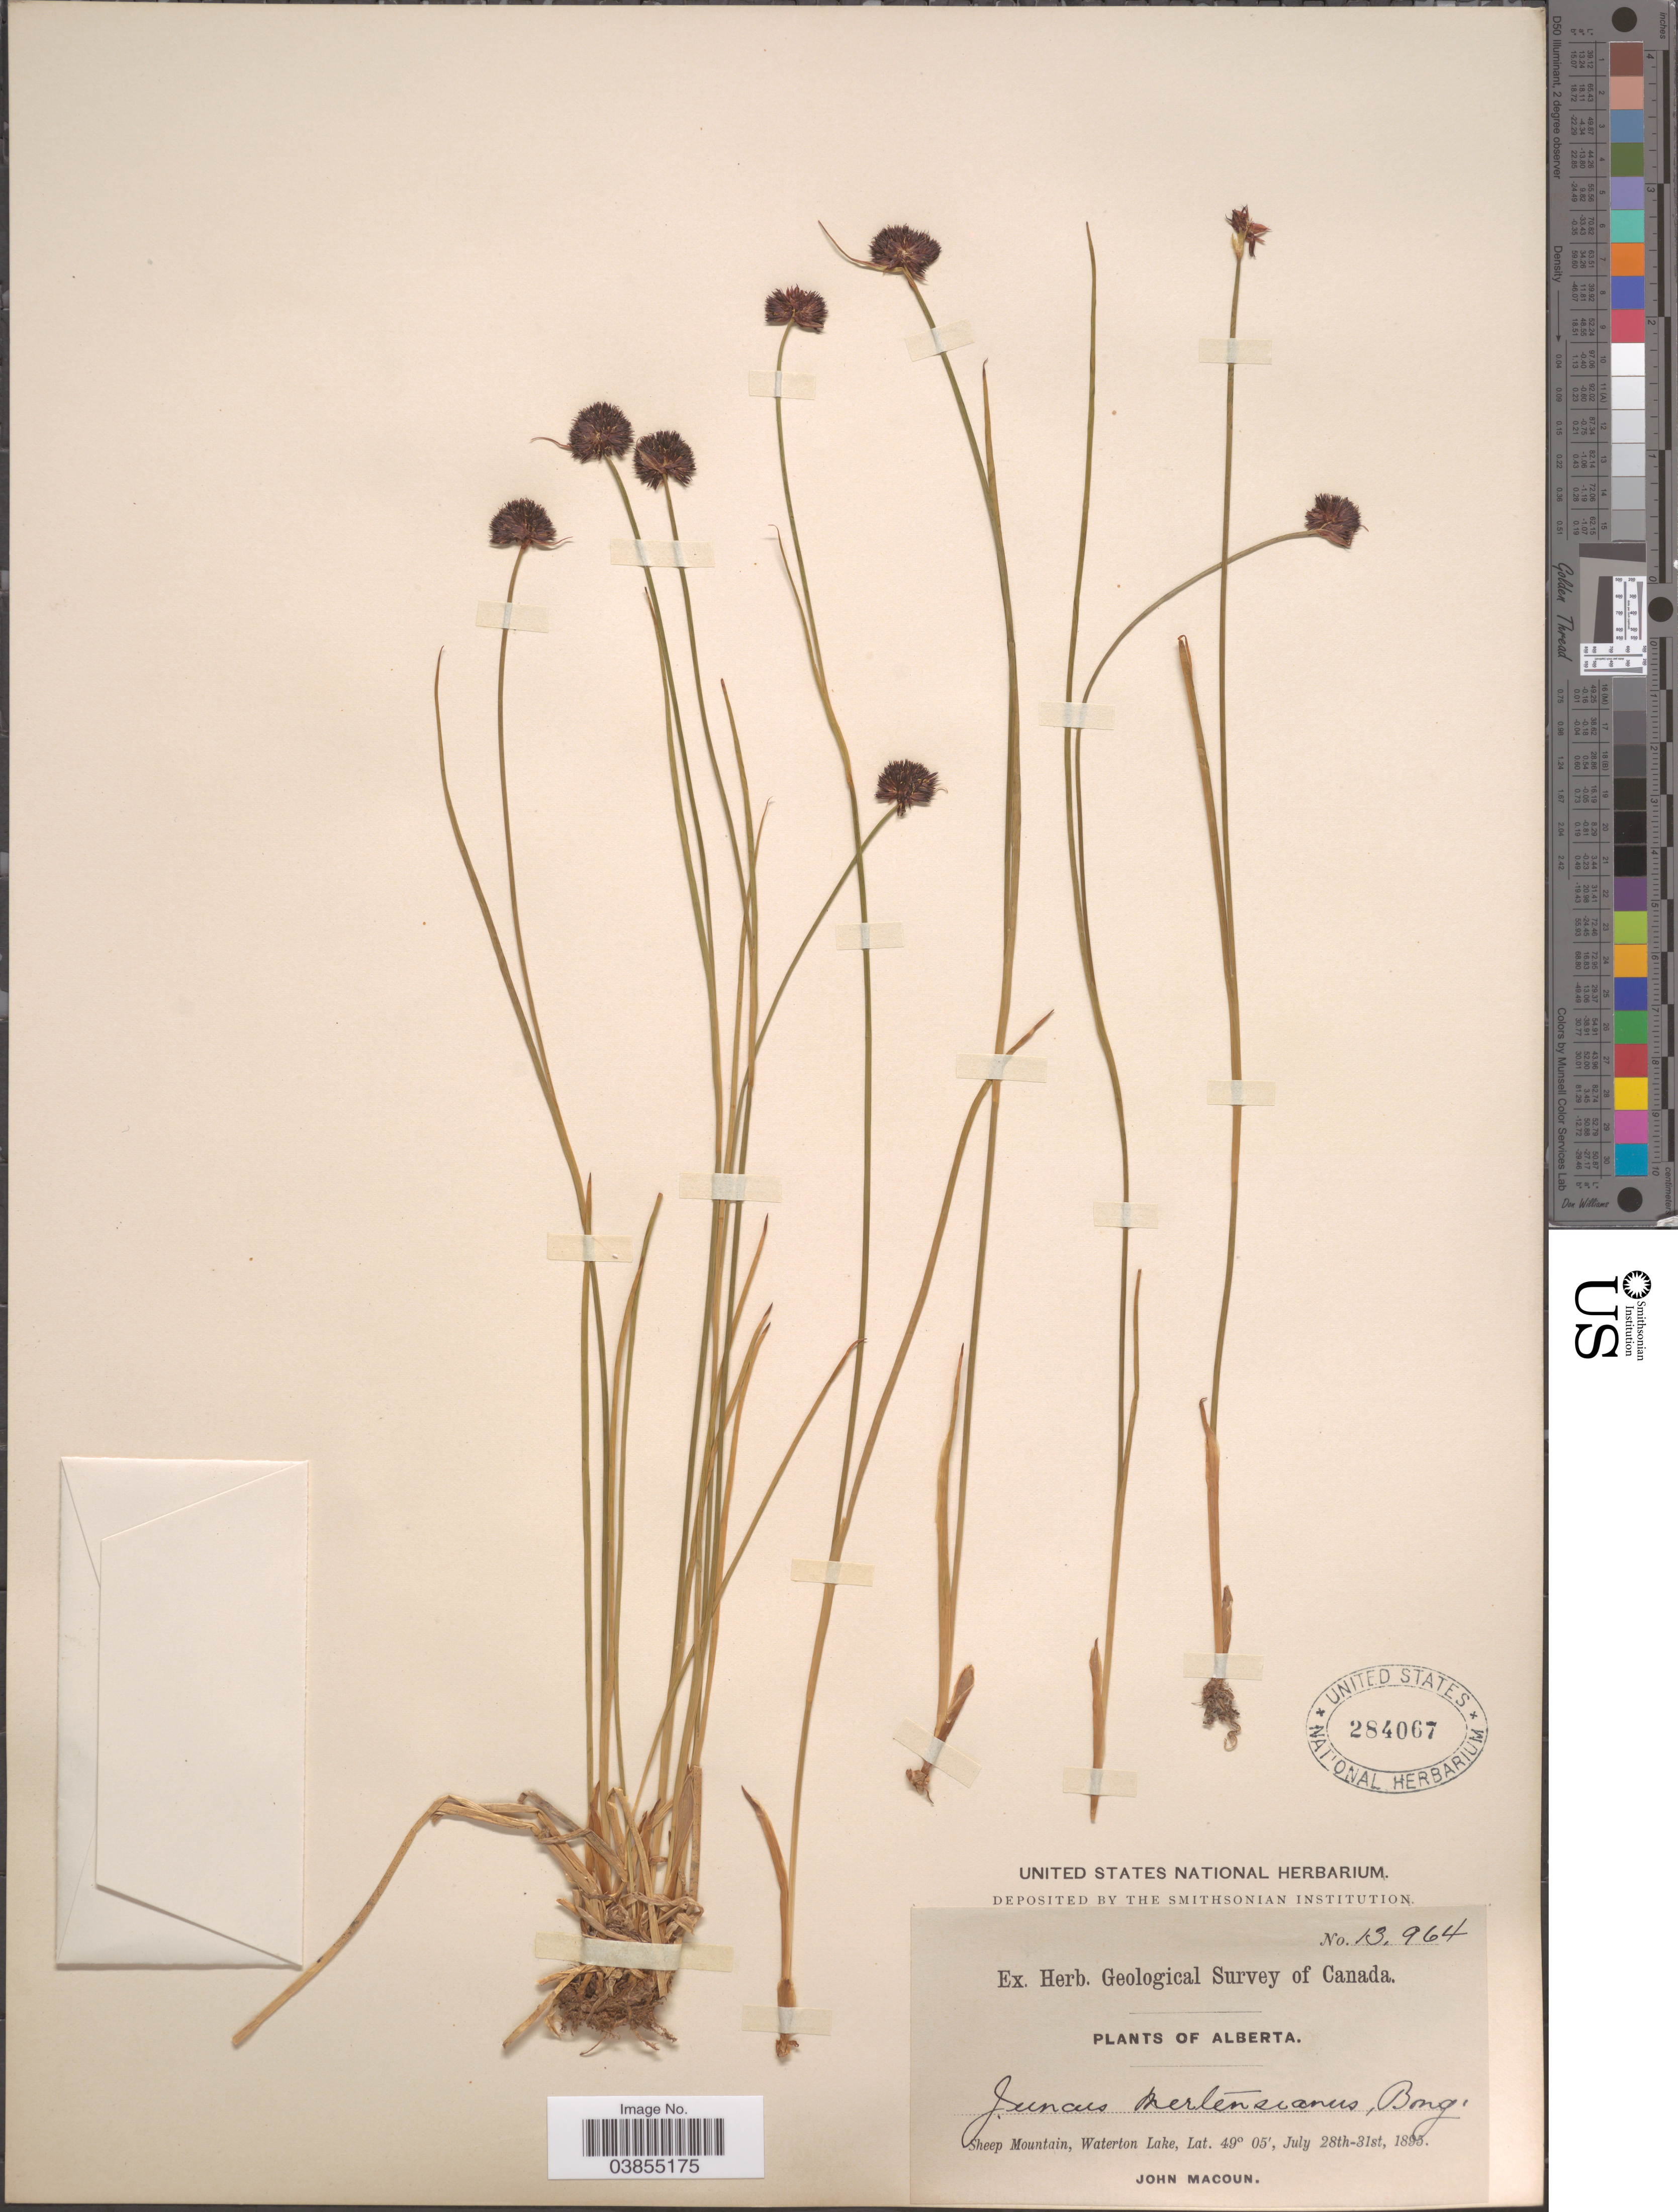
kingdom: Plantae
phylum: Tracheophyta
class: Liliopsida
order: Poales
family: Juncaceae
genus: Juncus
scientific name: Juncus mertensianus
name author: Bong.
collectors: J. Macoun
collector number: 13964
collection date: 1895-07-28/1895-07-31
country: Canada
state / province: Alberta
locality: Sheep Mountain, Waterton Lake.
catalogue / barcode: US 284067